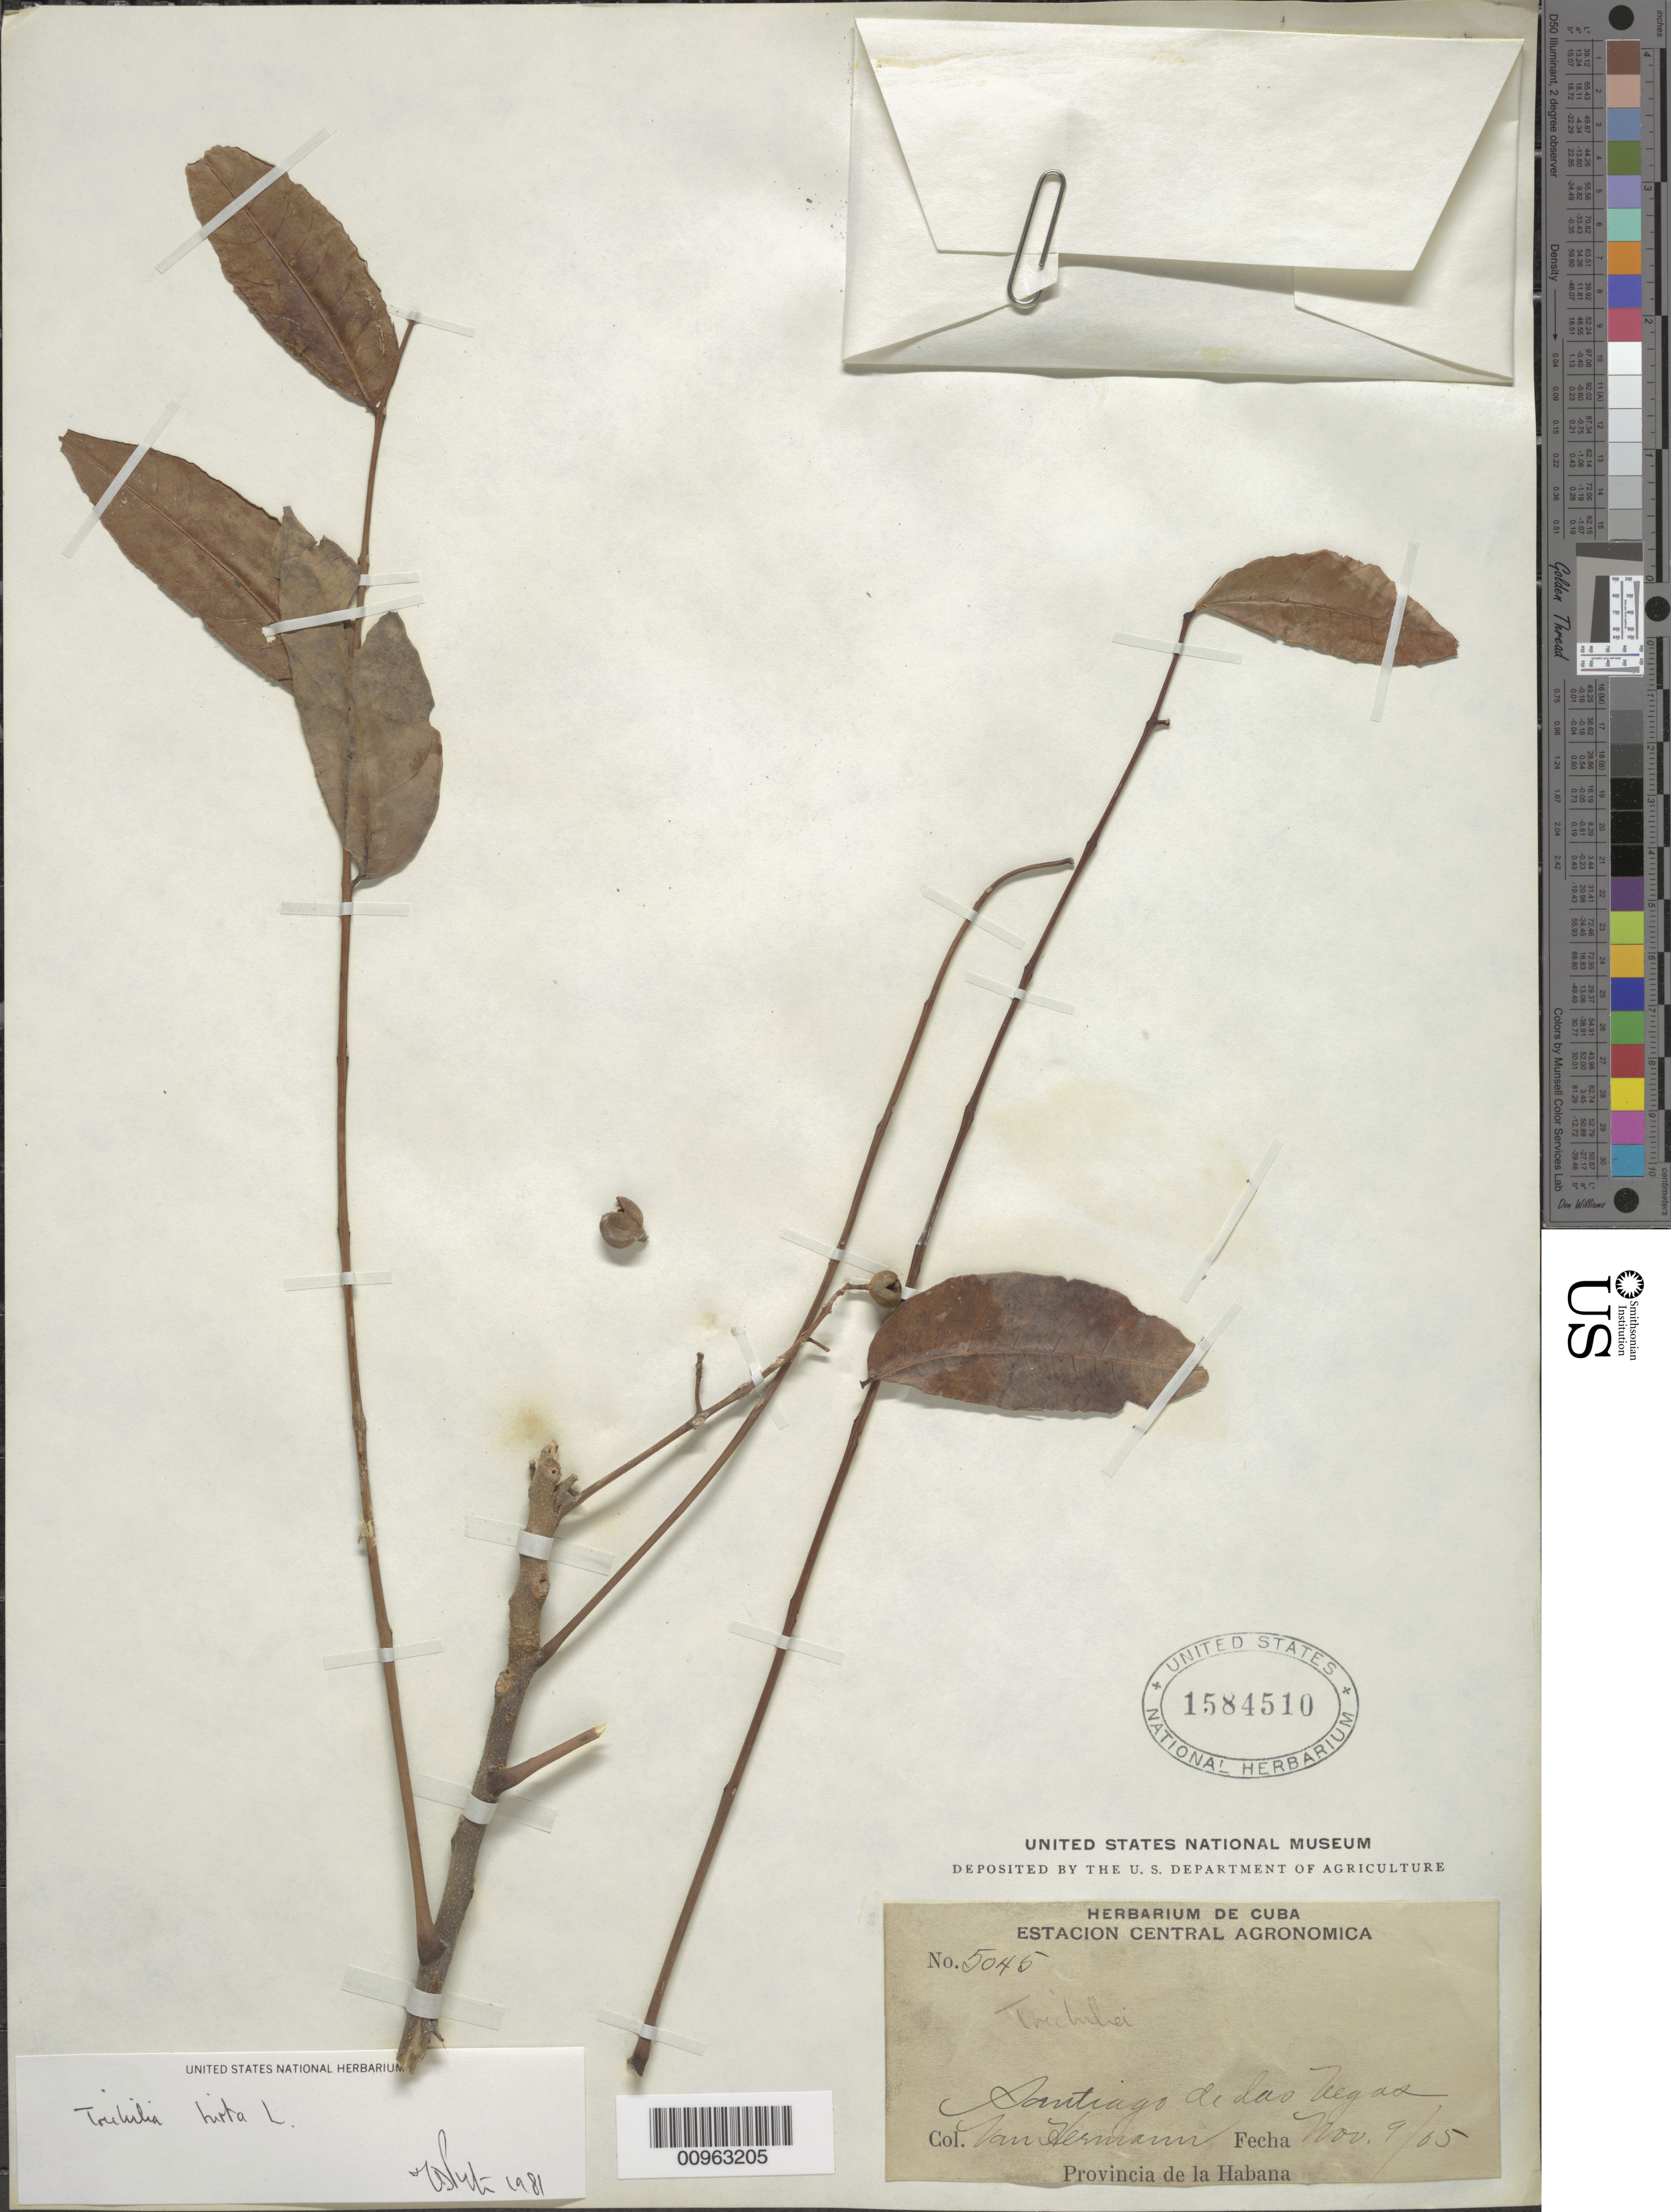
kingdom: Plantae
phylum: Tracheophyta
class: Magnoliopsida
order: Sapindales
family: Meliaceae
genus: Trichilia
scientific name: Trichilia hirta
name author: L.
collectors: H. A. Van Hermann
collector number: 5045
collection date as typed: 09 Nov 1905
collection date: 1905-11-09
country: Cuba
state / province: La Habana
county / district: Municipio Boyeros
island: Cuba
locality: Santiago de las Vegas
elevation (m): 97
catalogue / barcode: US 1584510